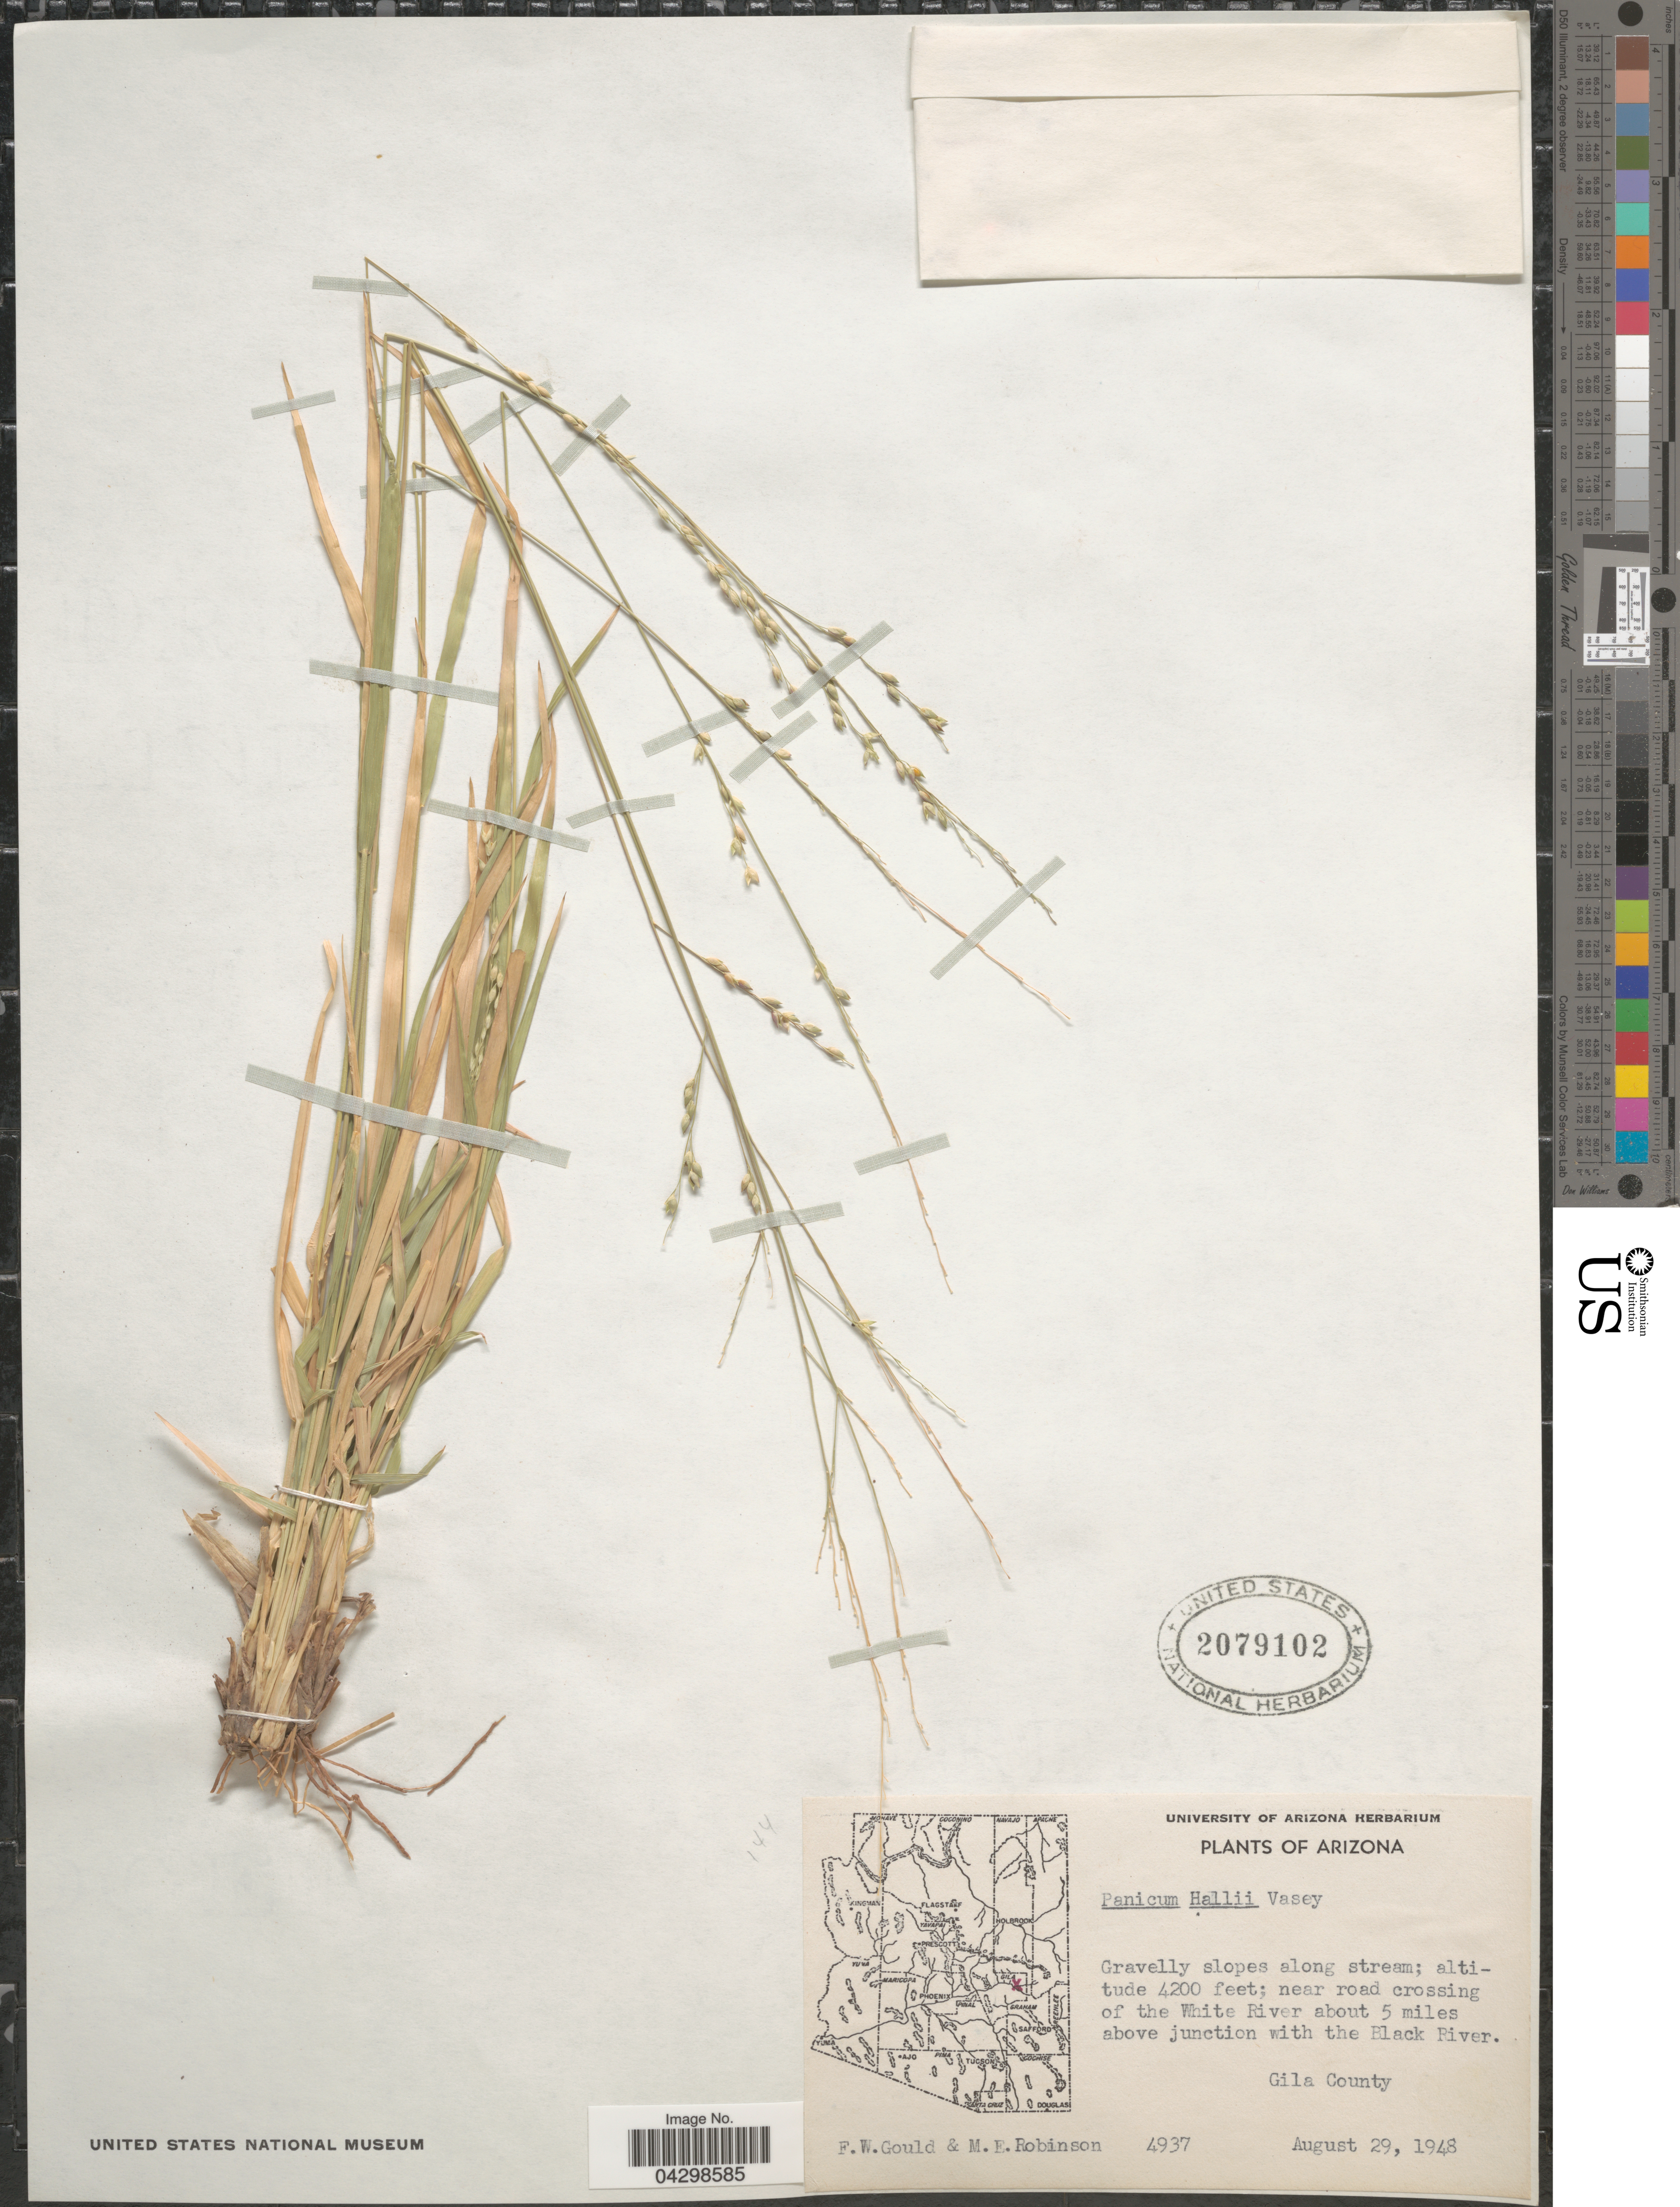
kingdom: Plantae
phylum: Tracheophyta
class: Liliopsida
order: Poales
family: Poaceae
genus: Panicum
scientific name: Panicum hallii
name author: Vasey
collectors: F. W. Gould & M. E. Robinson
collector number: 4937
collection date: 1948-08-29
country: United States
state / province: Arizona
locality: Gravelly slopes along stream; near road crossing of the White River about 5 miles above junction with the Black River. Gila County.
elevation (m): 1280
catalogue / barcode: US 2079102